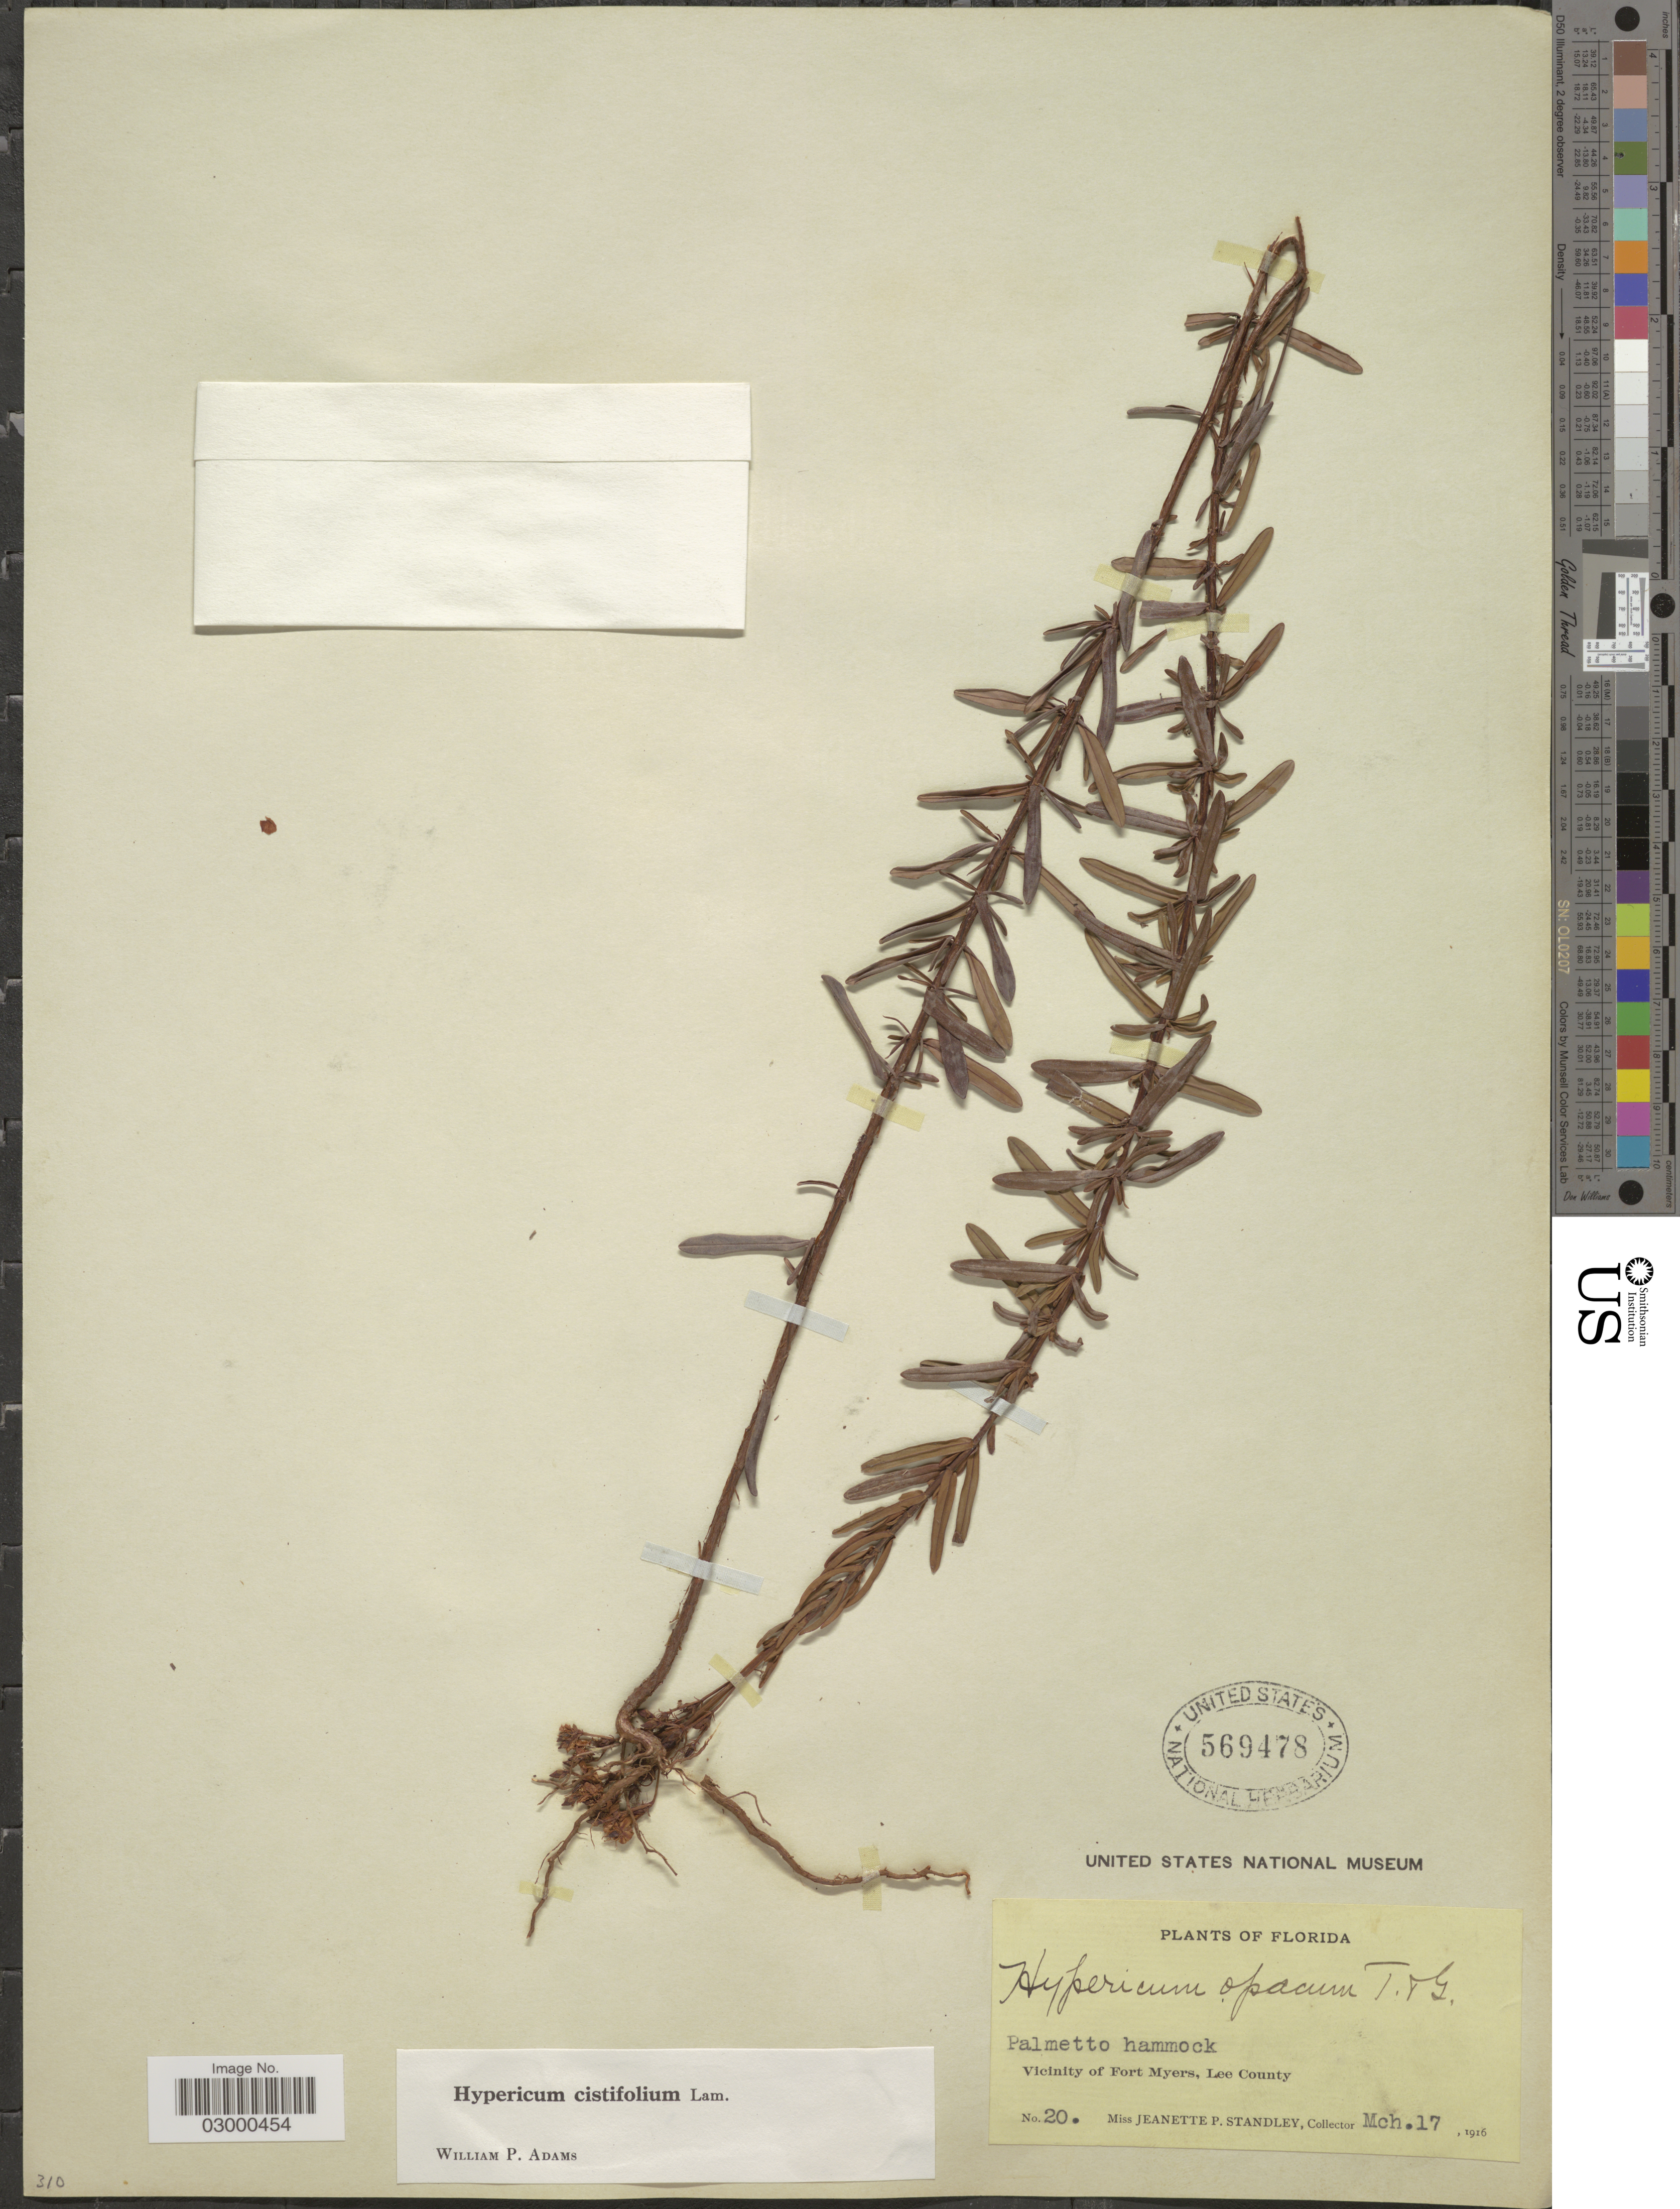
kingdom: Plantae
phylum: Tracheophyta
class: Magnoliopsida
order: Malpighiales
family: Hypericaceae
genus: Hypericum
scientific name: Hypericum cistifolium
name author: Lam.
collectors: J. P. Standley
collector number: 20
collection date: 1916-03-17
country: United States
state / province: Florida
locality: Palmetto hammock, Vicinity of Fort Myers, Lee County.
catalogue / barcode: US 569478